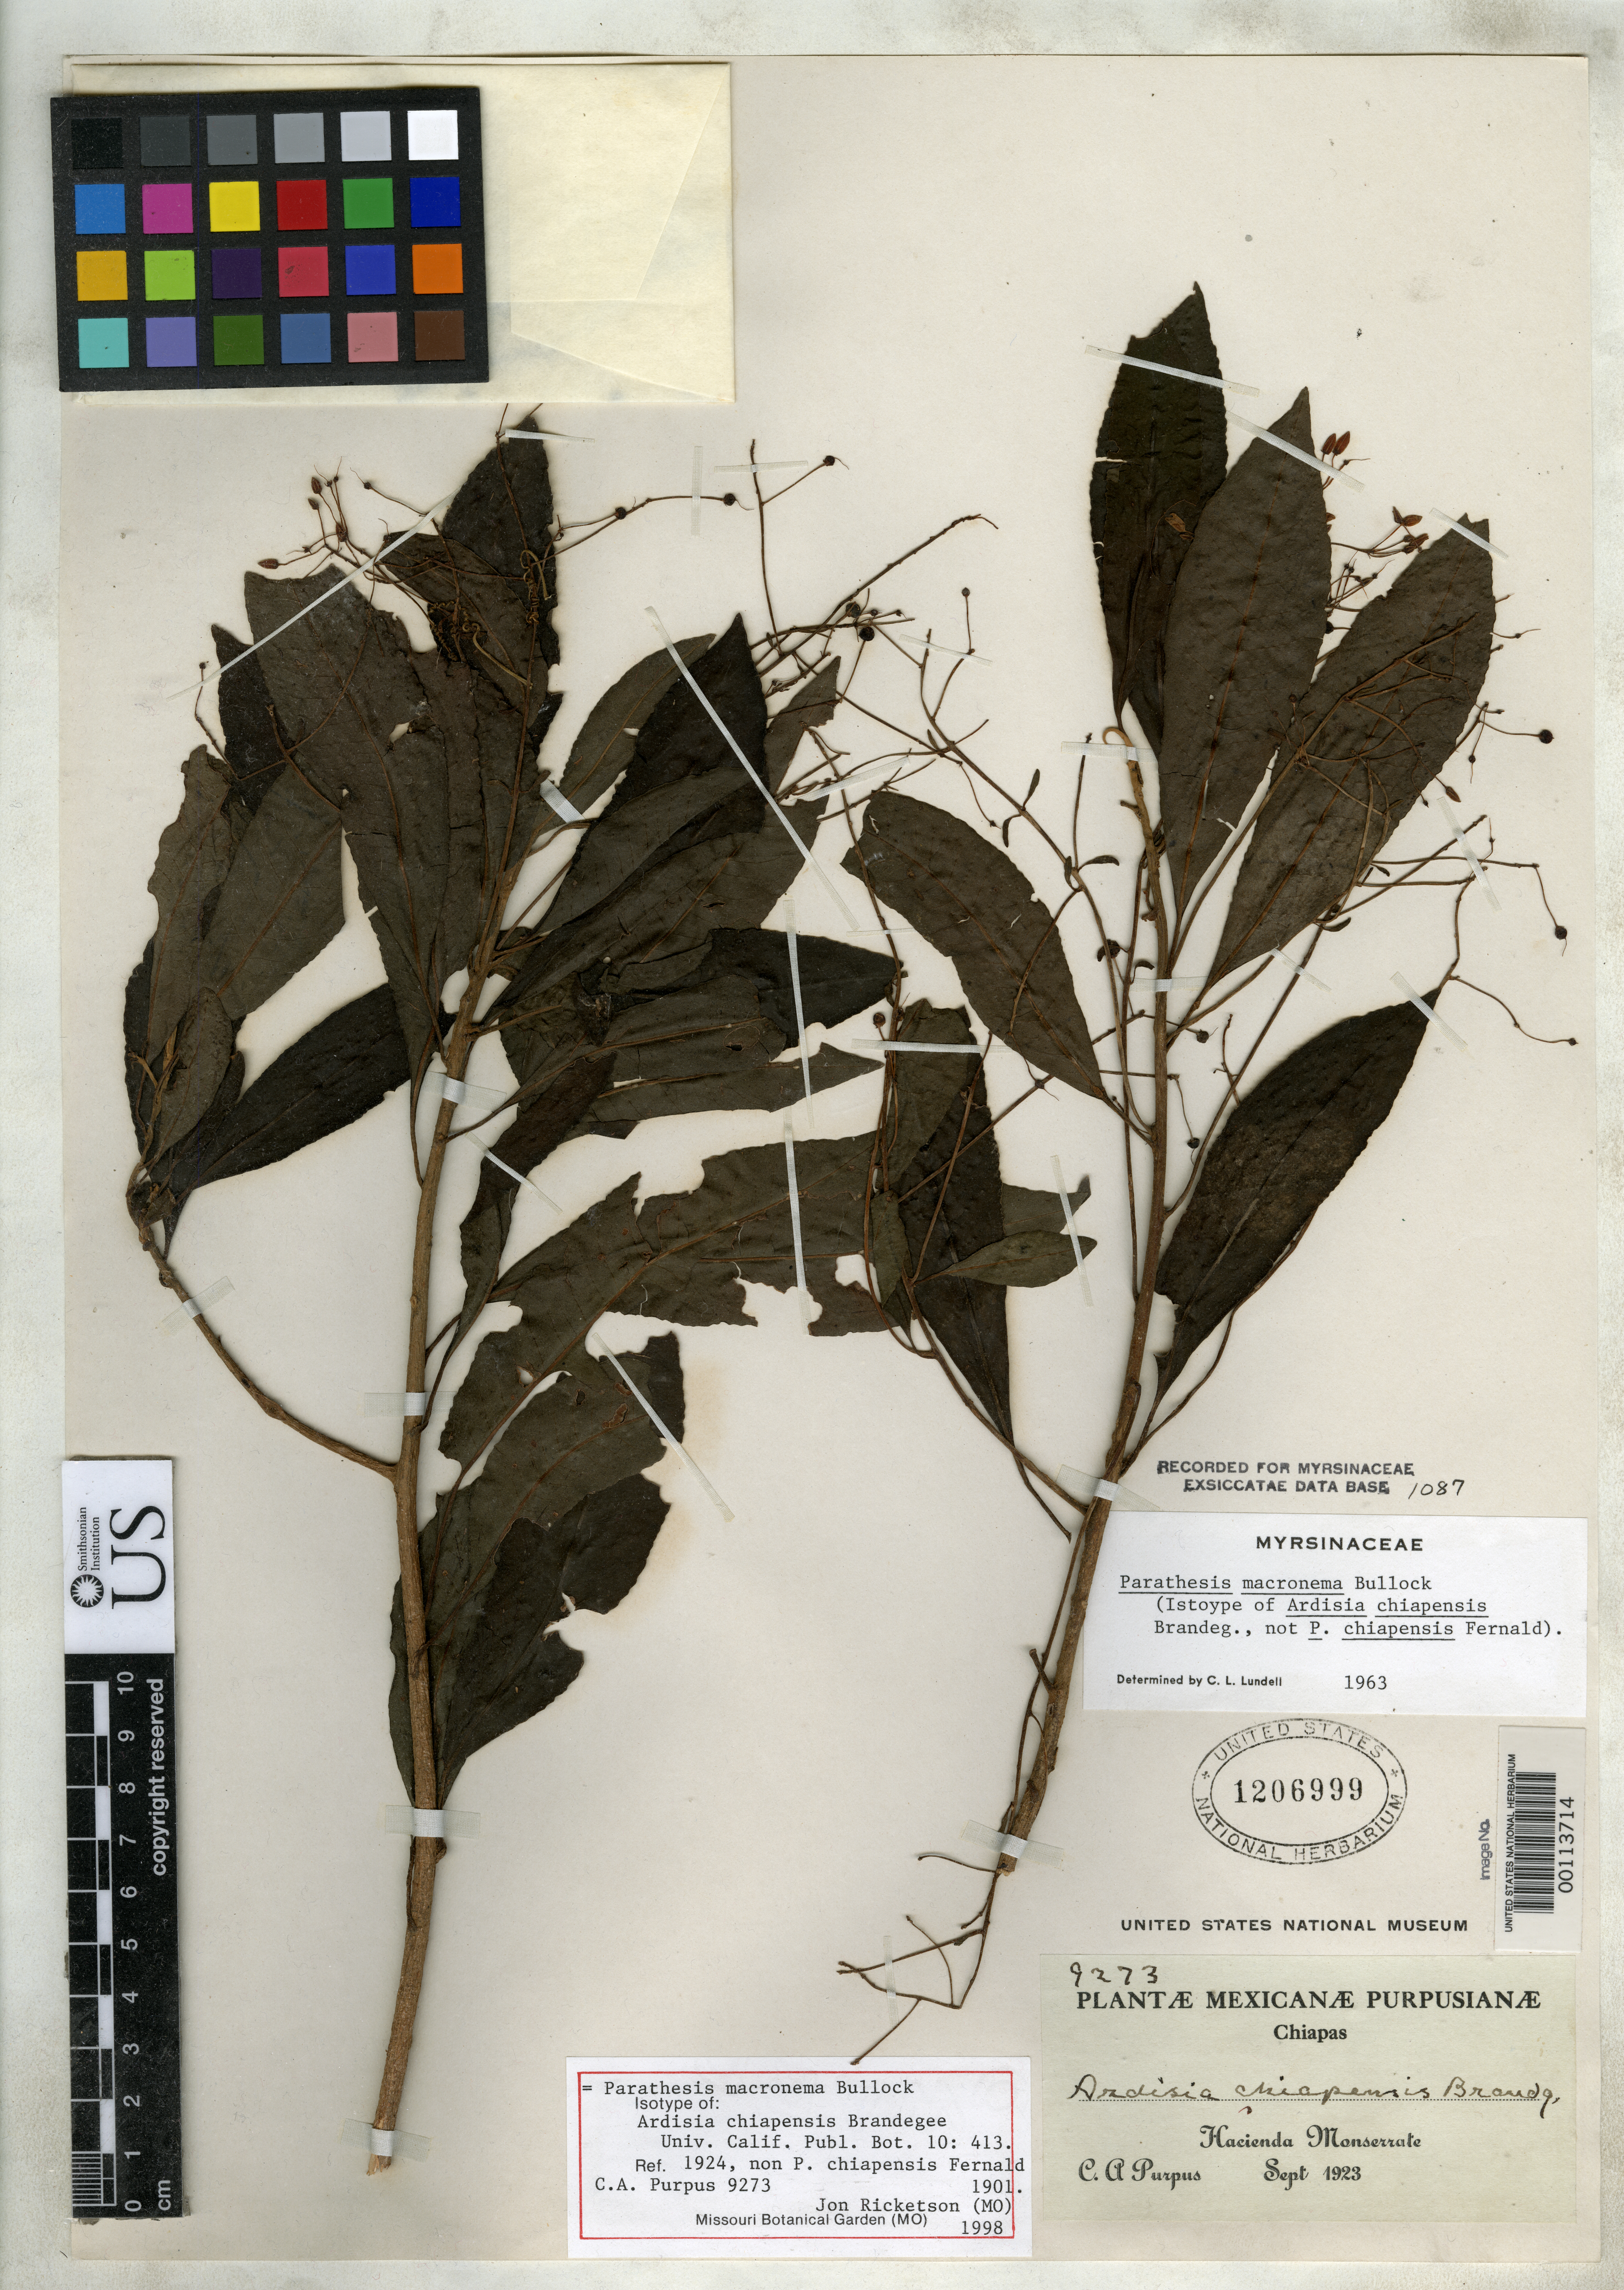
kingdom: Plantae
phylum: Tracheophyta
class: Magnoliopsida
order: Ericales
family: Primulaceae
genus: Ardisia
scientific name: Ardisia chiapensis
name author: Brandegee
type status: Isotype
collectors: C. A. Purpus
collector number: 9273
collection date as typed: Sep 1923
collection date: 1923-09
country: Mexico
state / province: Chiapas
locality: Hacienda Monserrate.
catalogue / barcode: US 1206999